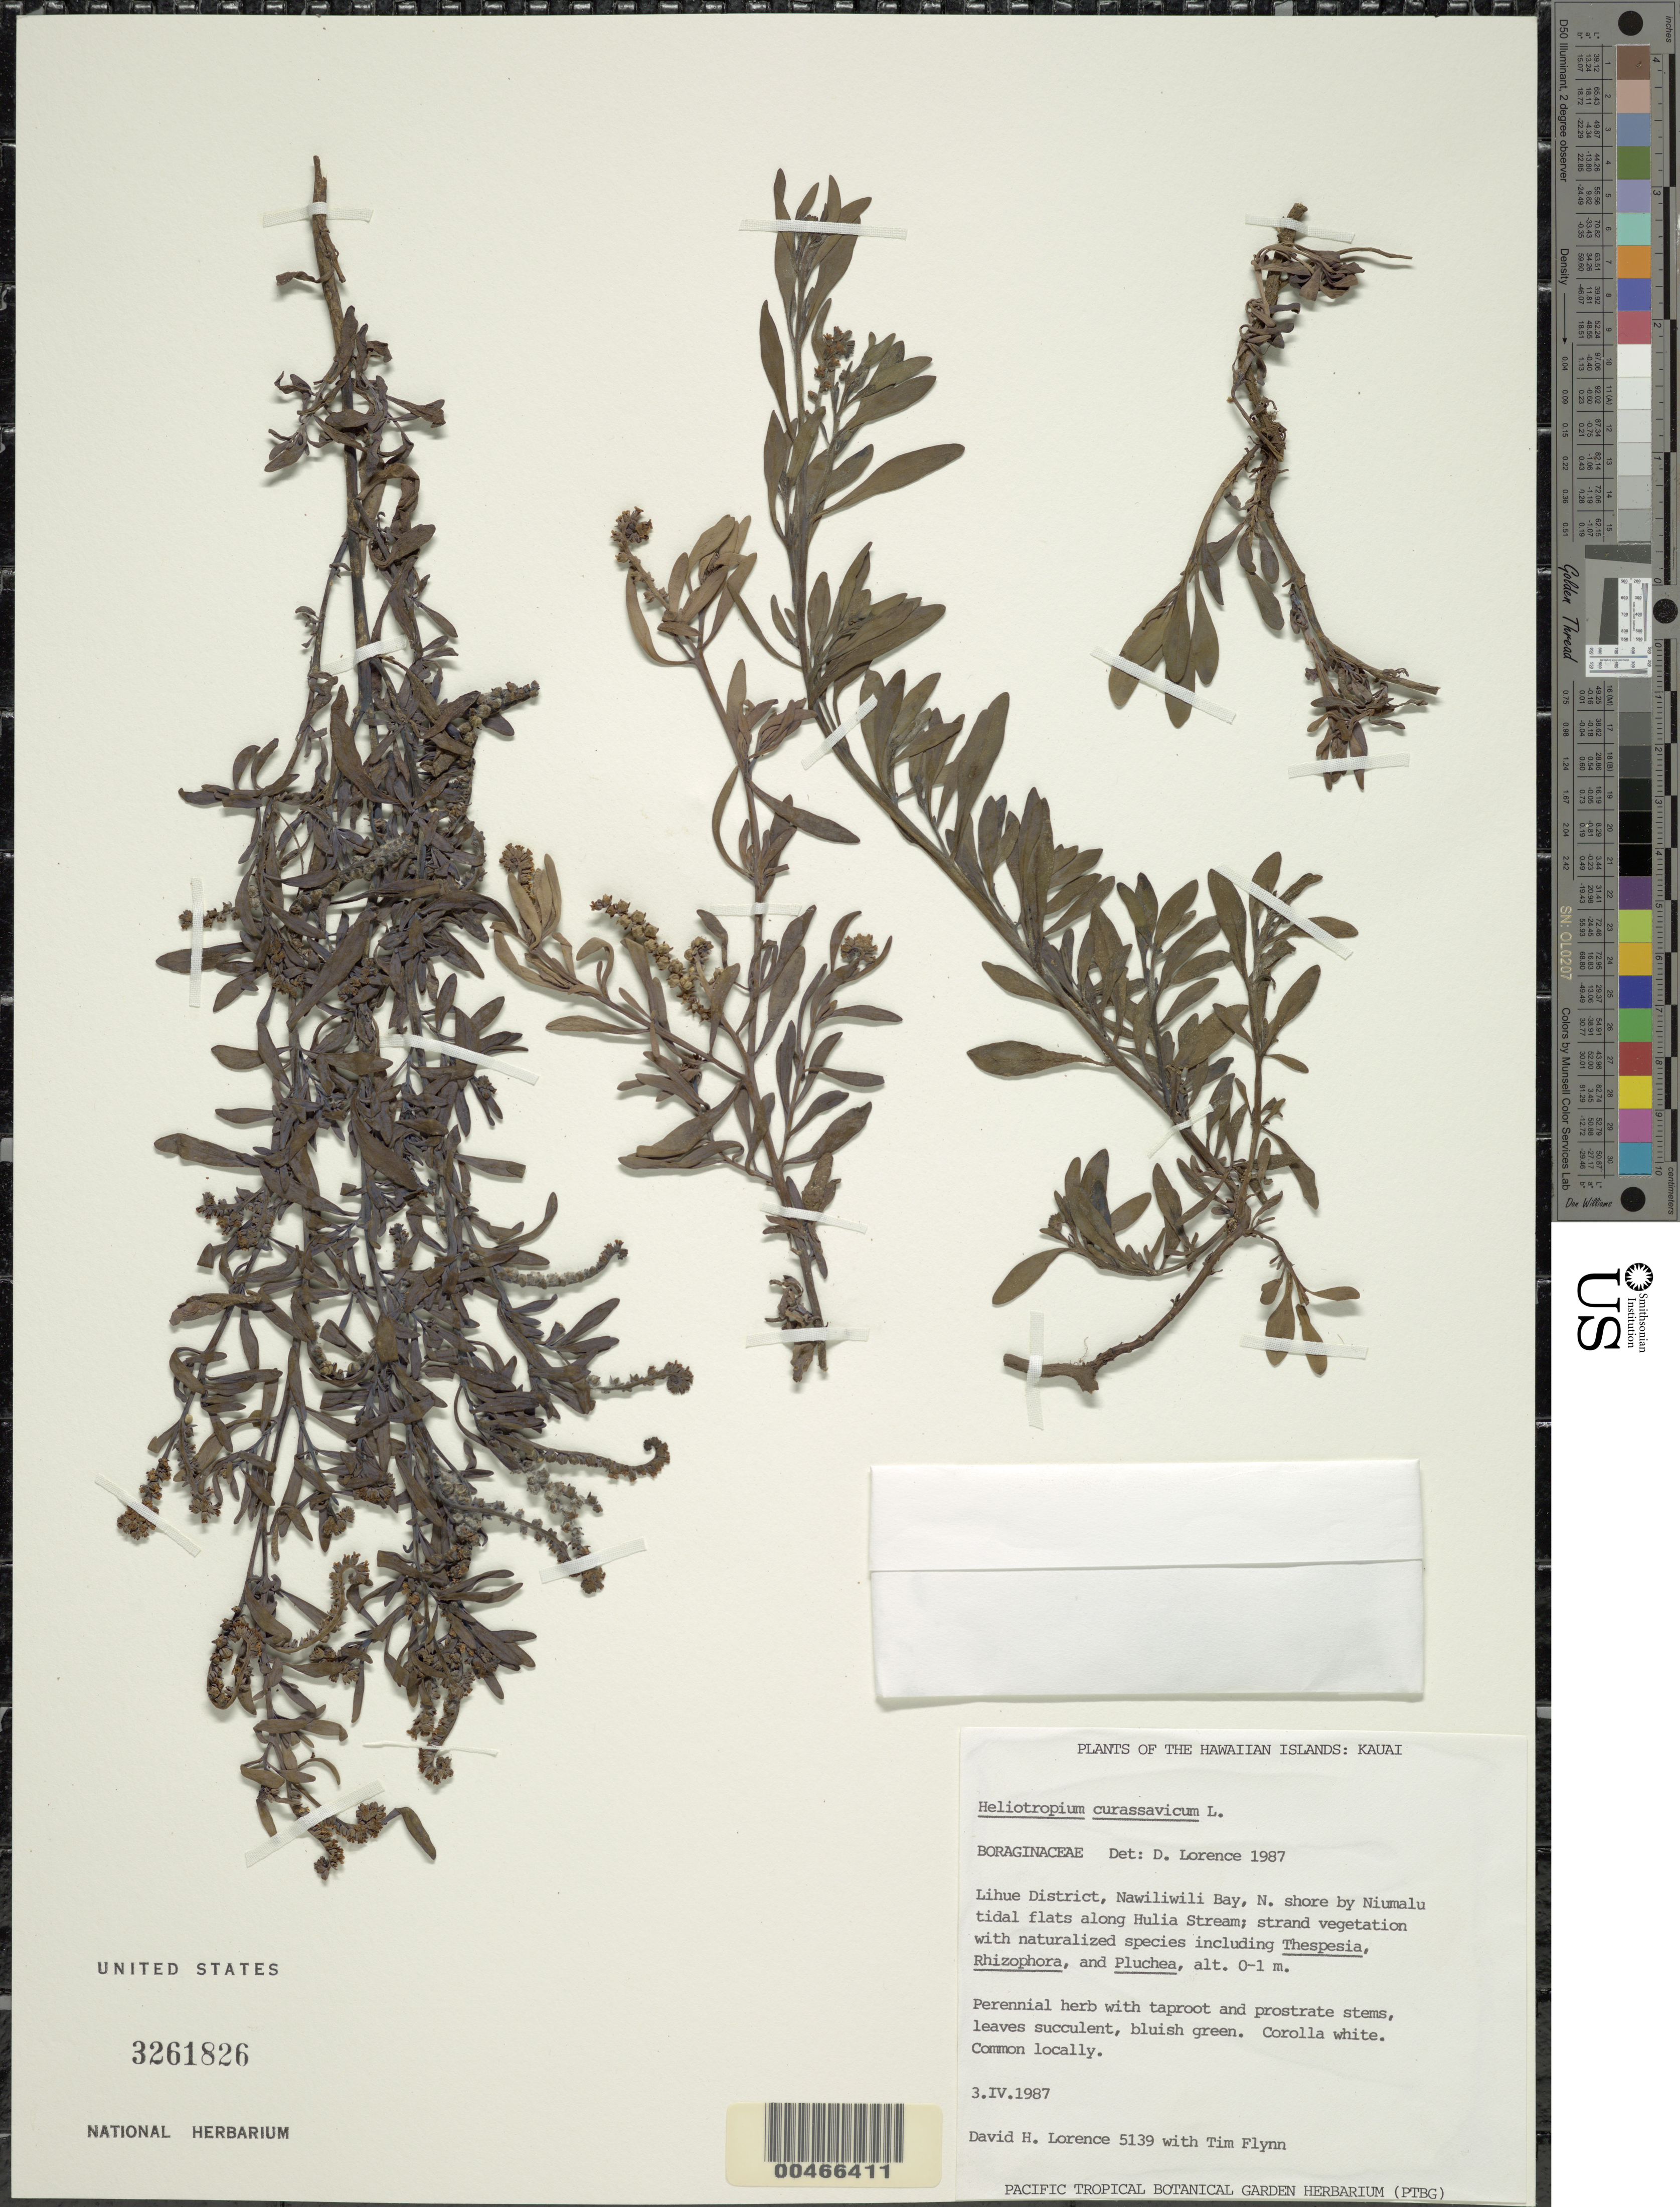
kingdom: Plantae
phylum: Tracheophyta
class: Magnoliopsida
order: Boraginales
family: Heliotropiaceae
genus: Heliotropium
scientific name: Heliotropium curassavicum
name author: L.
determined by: Lorence, D. L.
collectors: D. Lorence & T. W. Flynn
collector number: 5139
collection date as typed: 3 Apr 1987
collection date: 1987-04-03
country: United States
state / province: Hawaii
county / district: Kauai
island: Kaua'i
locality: Lihue Dist., Nawiliwili Bay, N shore by Niumalu tidal flats along Hulia Stream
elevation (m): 0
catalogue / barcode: US 3261826